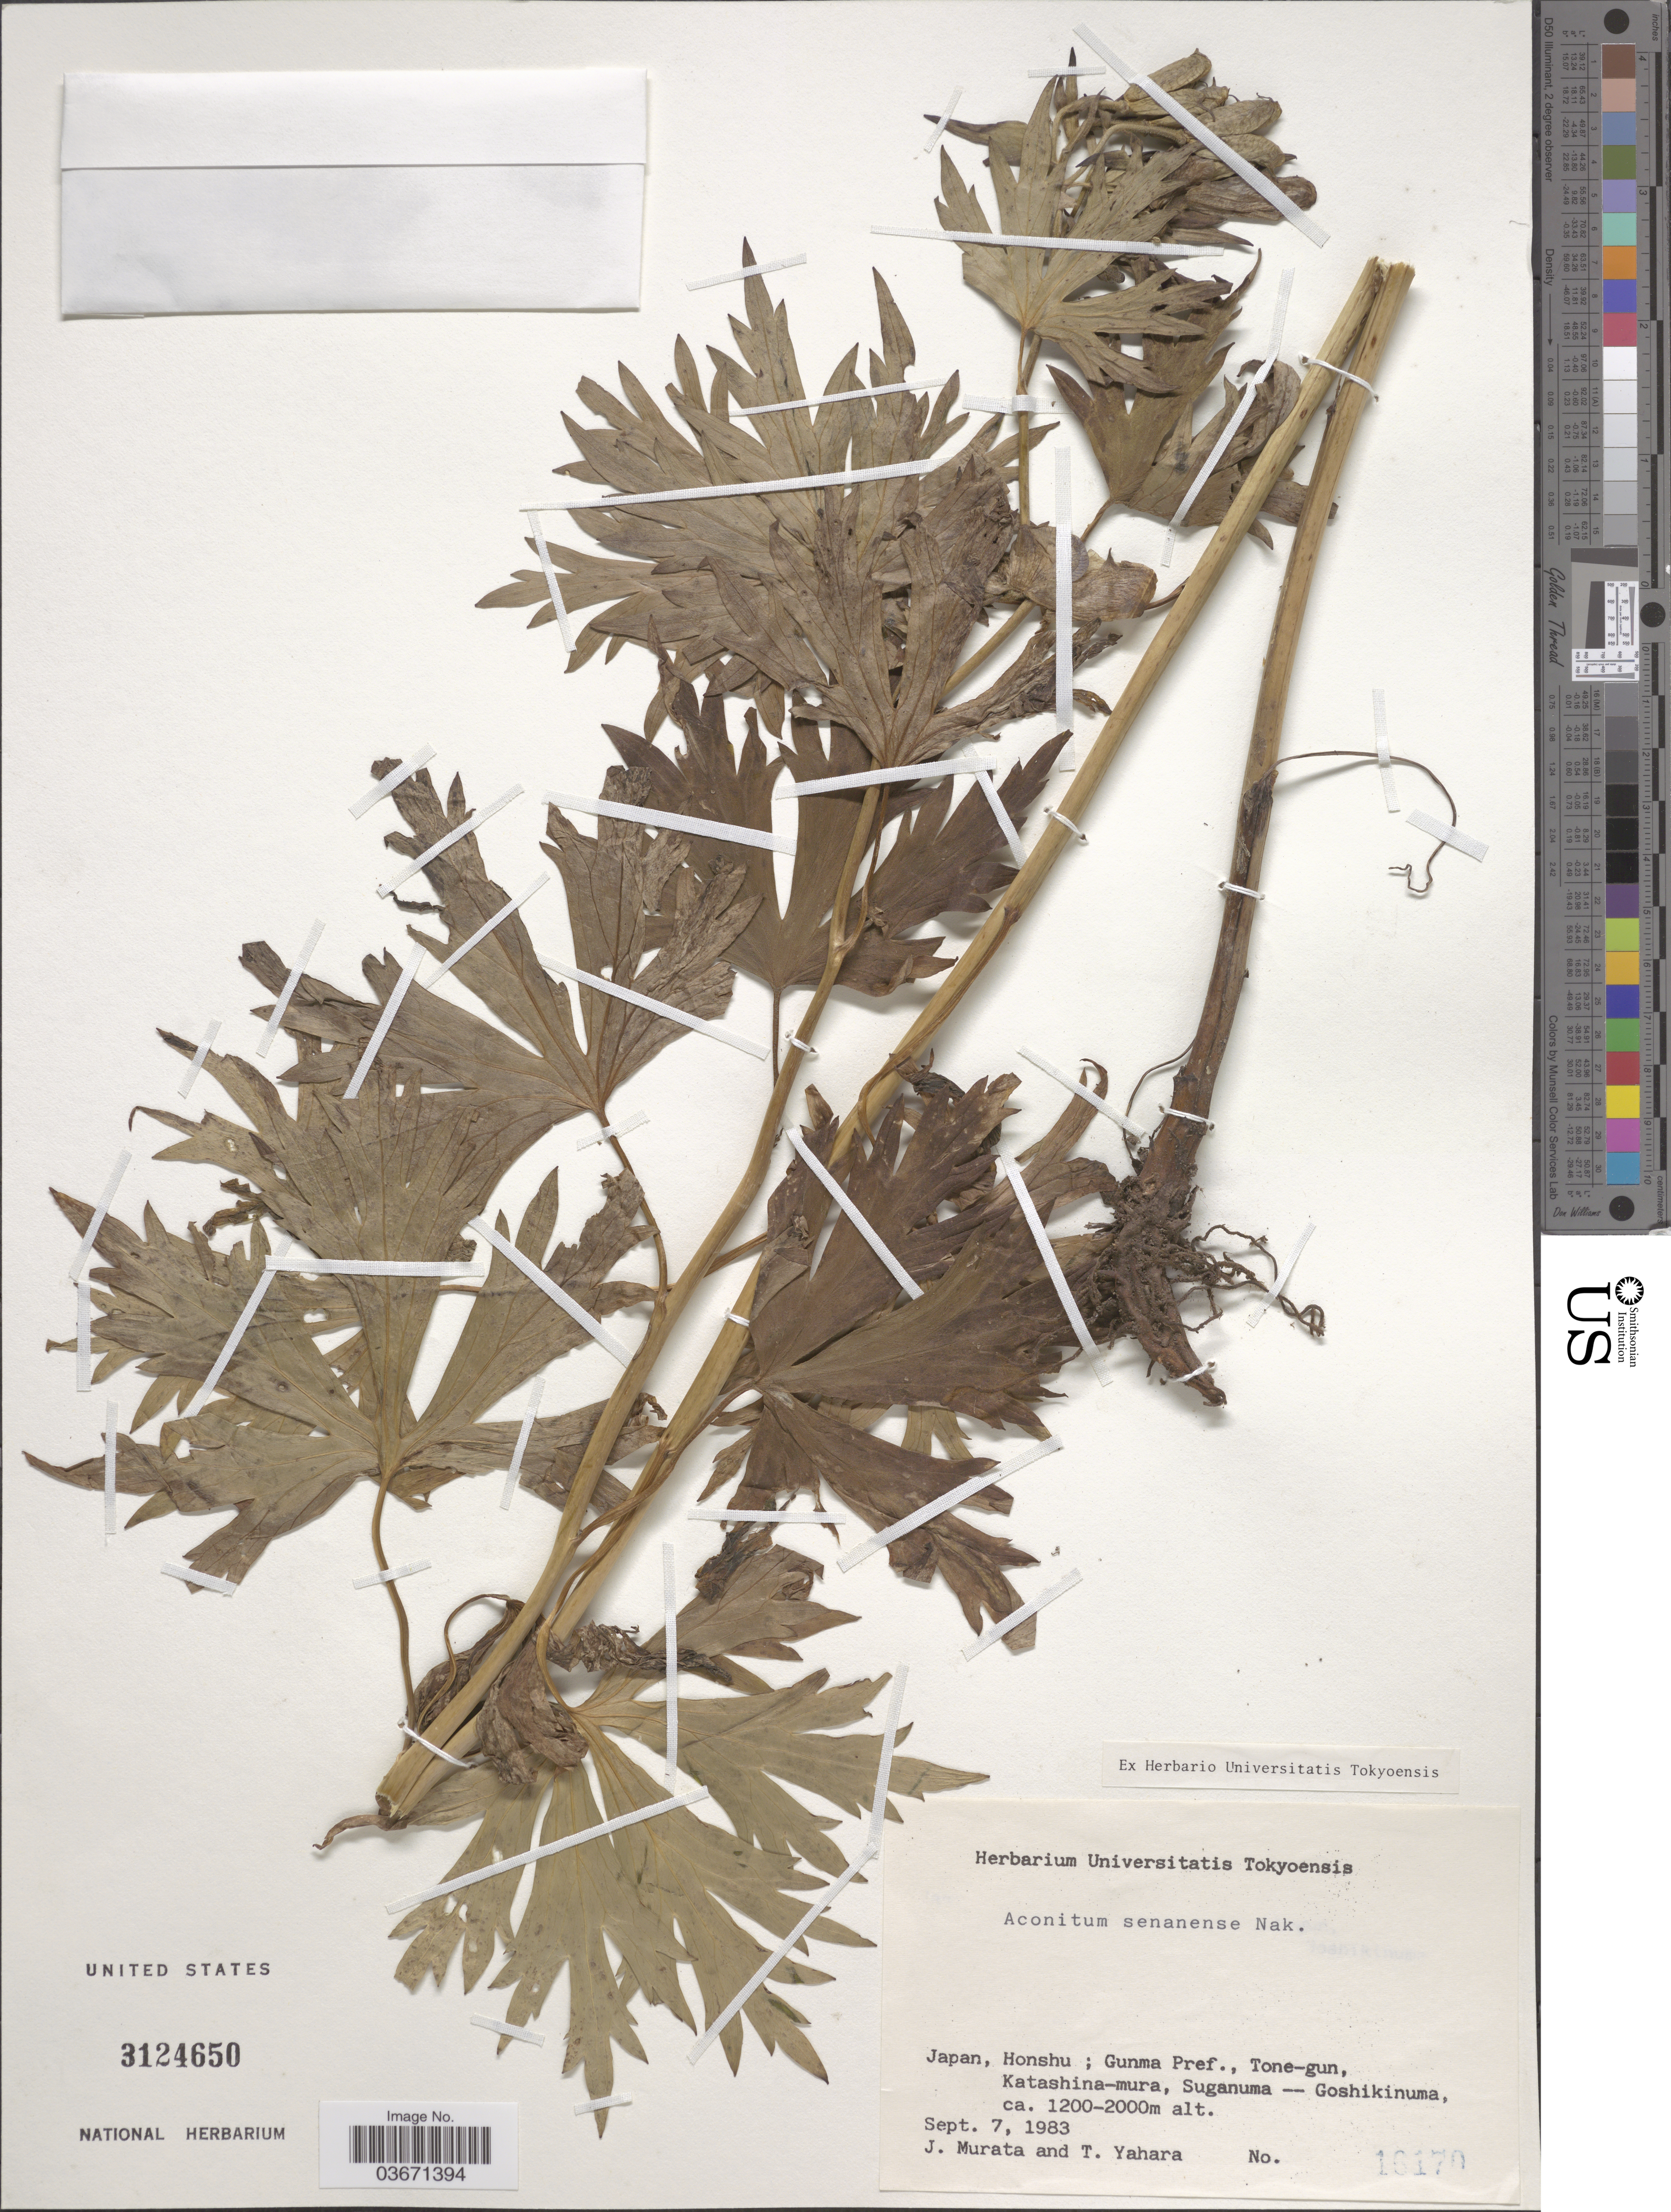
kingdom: Plantae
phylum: Tracheophyta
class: Magnoliopsida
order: Ranunculales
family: Ranunculaceae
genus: Aconitum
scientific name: Aconitum senanense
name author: Nakai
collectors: J. Murata & T. Yahara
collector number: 16170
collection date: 1983-09-07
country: Japan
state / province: Gunma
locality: Honshu; Gunma Pref., Tone-gun, Katashina-mura, Suganuma -- Goshikinuma.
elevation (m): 1200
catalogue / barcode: US 3124650